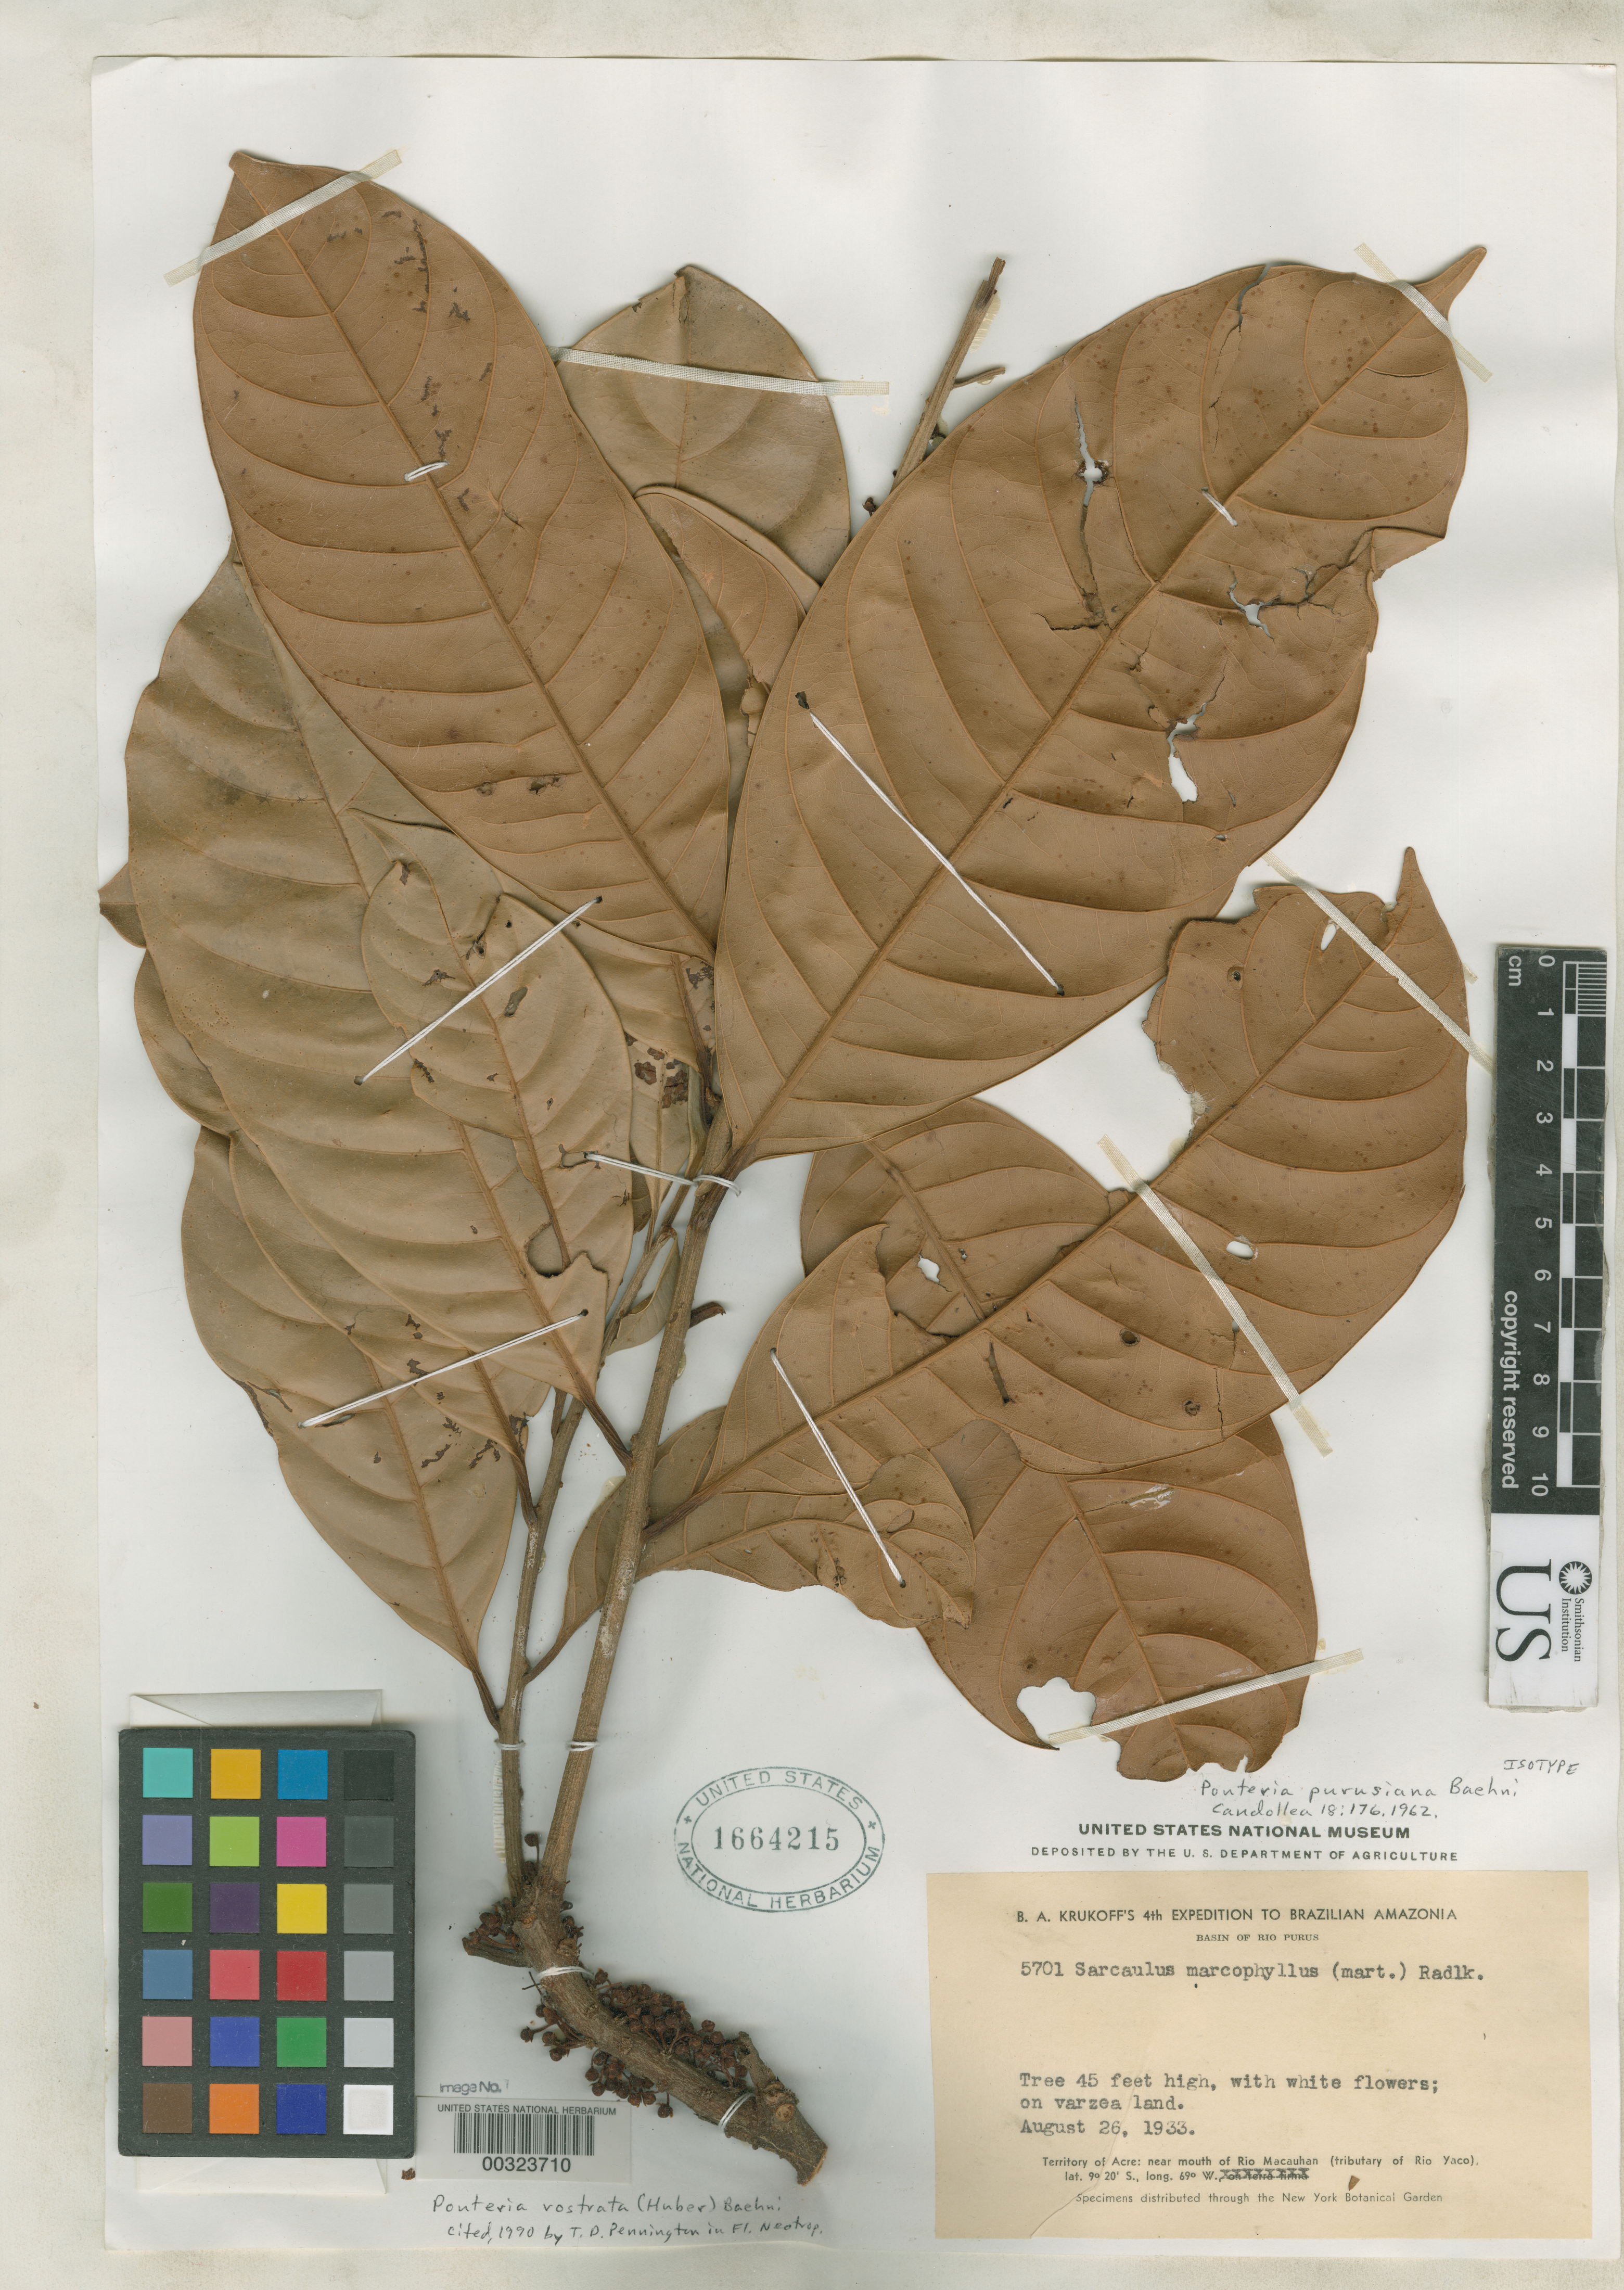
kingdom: Plantae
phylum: Tracheophyta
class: Magnoliopsida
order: Ericales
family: Sapotaceae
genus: Pouteria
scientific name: Pouteria purusiana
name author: Baehni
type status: Isotype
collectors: B. A. Krukoff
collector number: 5701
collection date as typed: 26 Aug 1933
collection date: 1933-08-26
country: Brazil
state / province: Acre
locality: Near mouth of Rio Macauhan, tributary of Rio Yaco.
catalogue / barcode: US 1664215